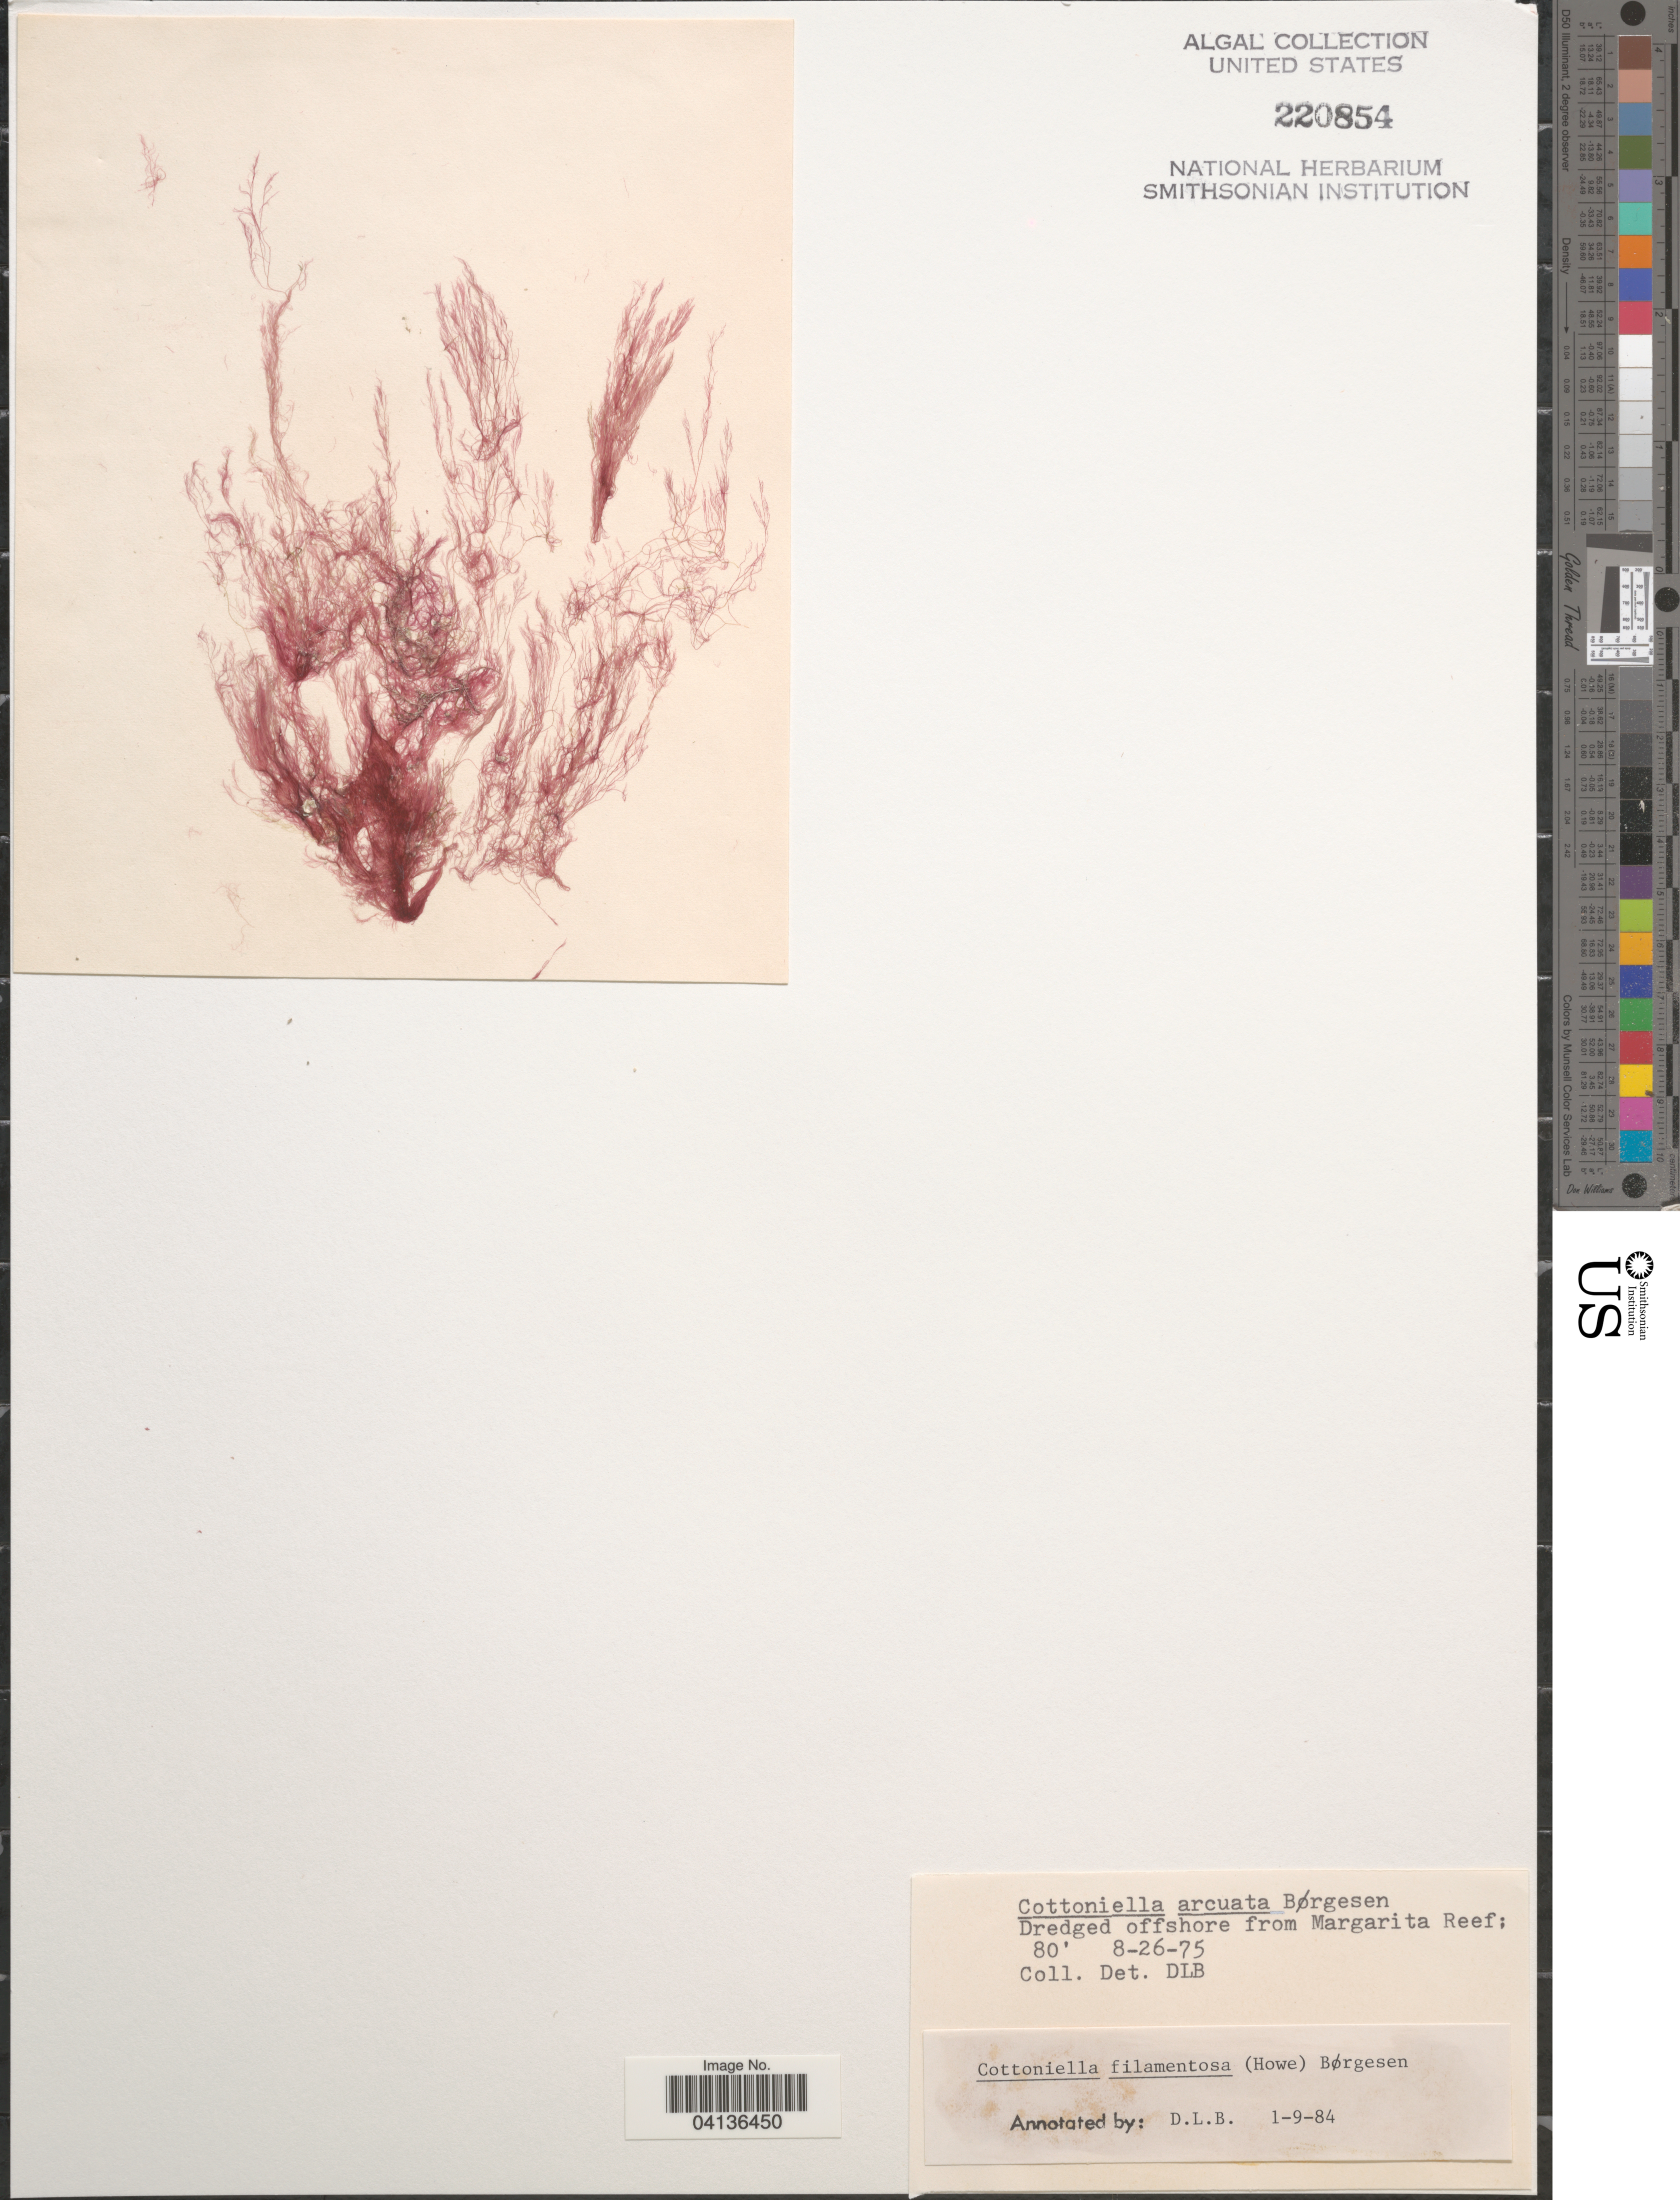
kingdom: Plantae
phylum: Rhodophyta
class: Florideophyceae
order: Ceramiales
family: Sarcomeniaceae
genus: Cottoniella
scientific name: Cottoniella filamentosa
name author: (M. Howe) Børgesen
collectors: D. L. B.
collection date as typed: Transcribed d/m/y: 26/8/75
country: Puerto Rico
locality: Dredged offshore from Margarita Reef.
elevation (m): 24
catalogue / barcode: US 220854